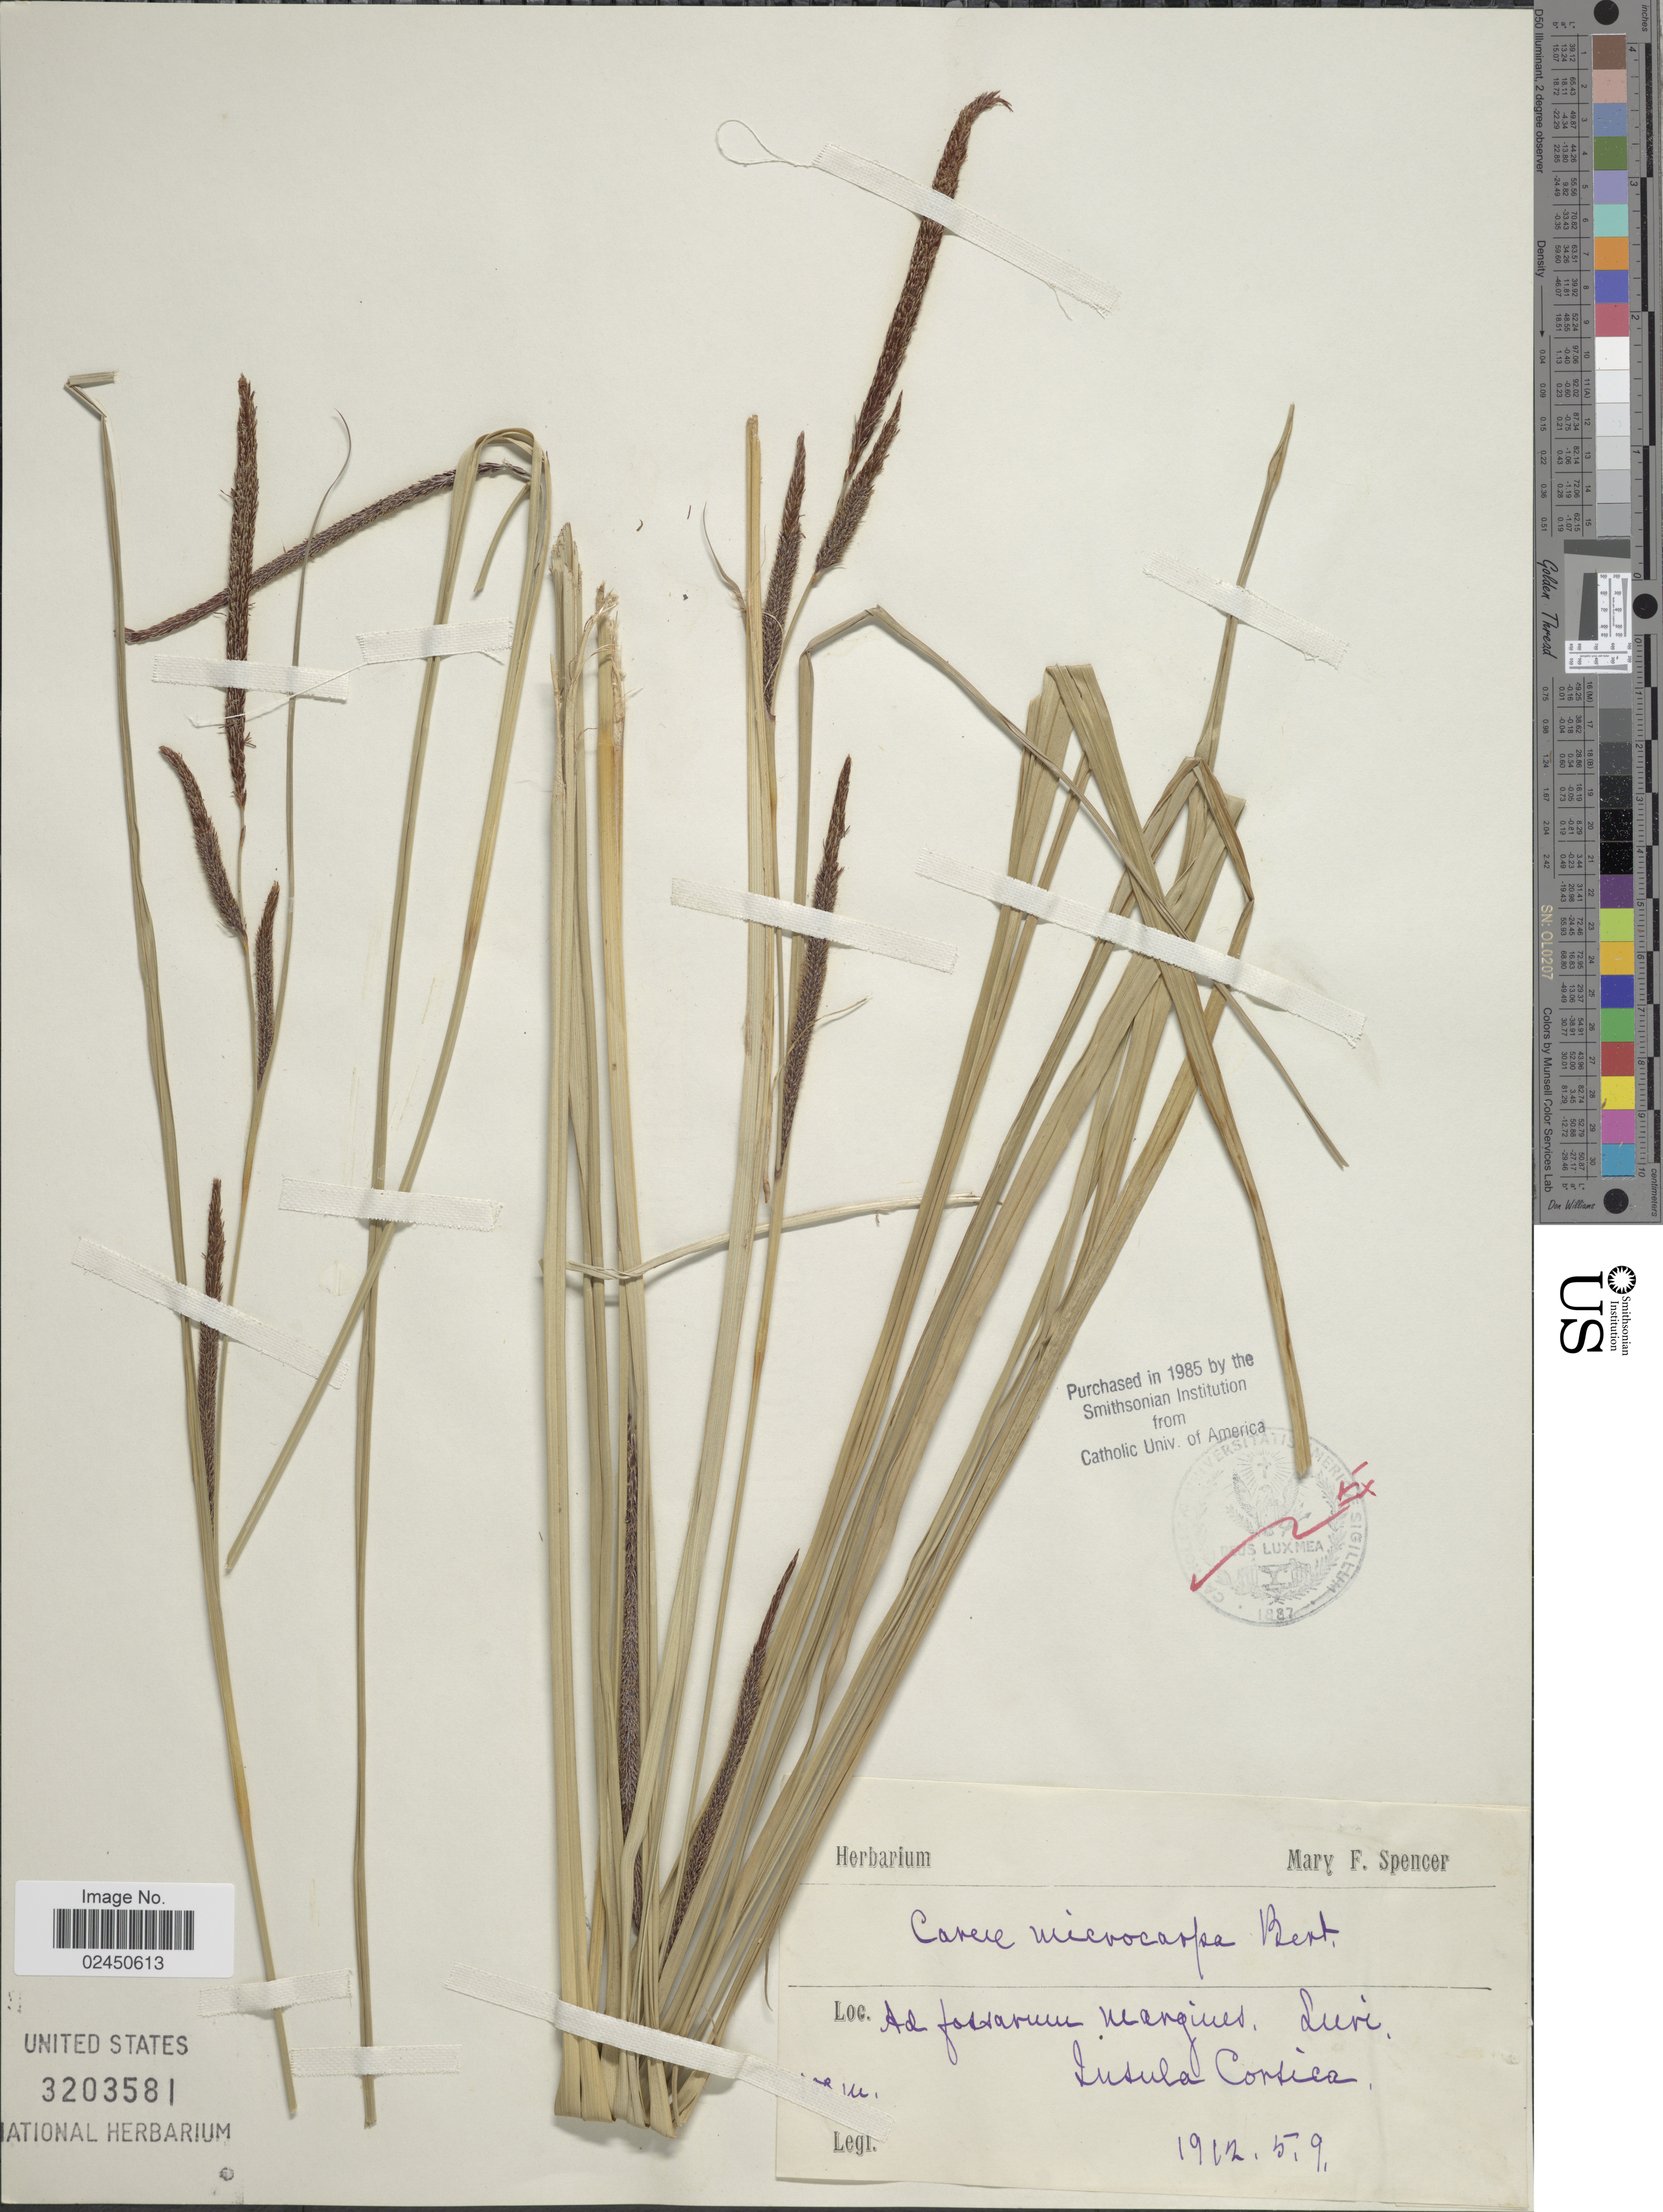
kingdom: Plantae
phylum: Tracheophyta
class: Liliopsida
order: Poales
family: Cyperaceae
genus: Carex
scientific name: Carex microcarpa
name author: Bertol. ex Moris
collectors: ex herb. Spencer, Mary Fiske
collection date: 1912-09-05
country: France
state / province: Corsica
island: Corse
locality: Ad fortarun [interpreted] margines. Luri. Lusula Corsica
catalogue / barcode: US 3203581